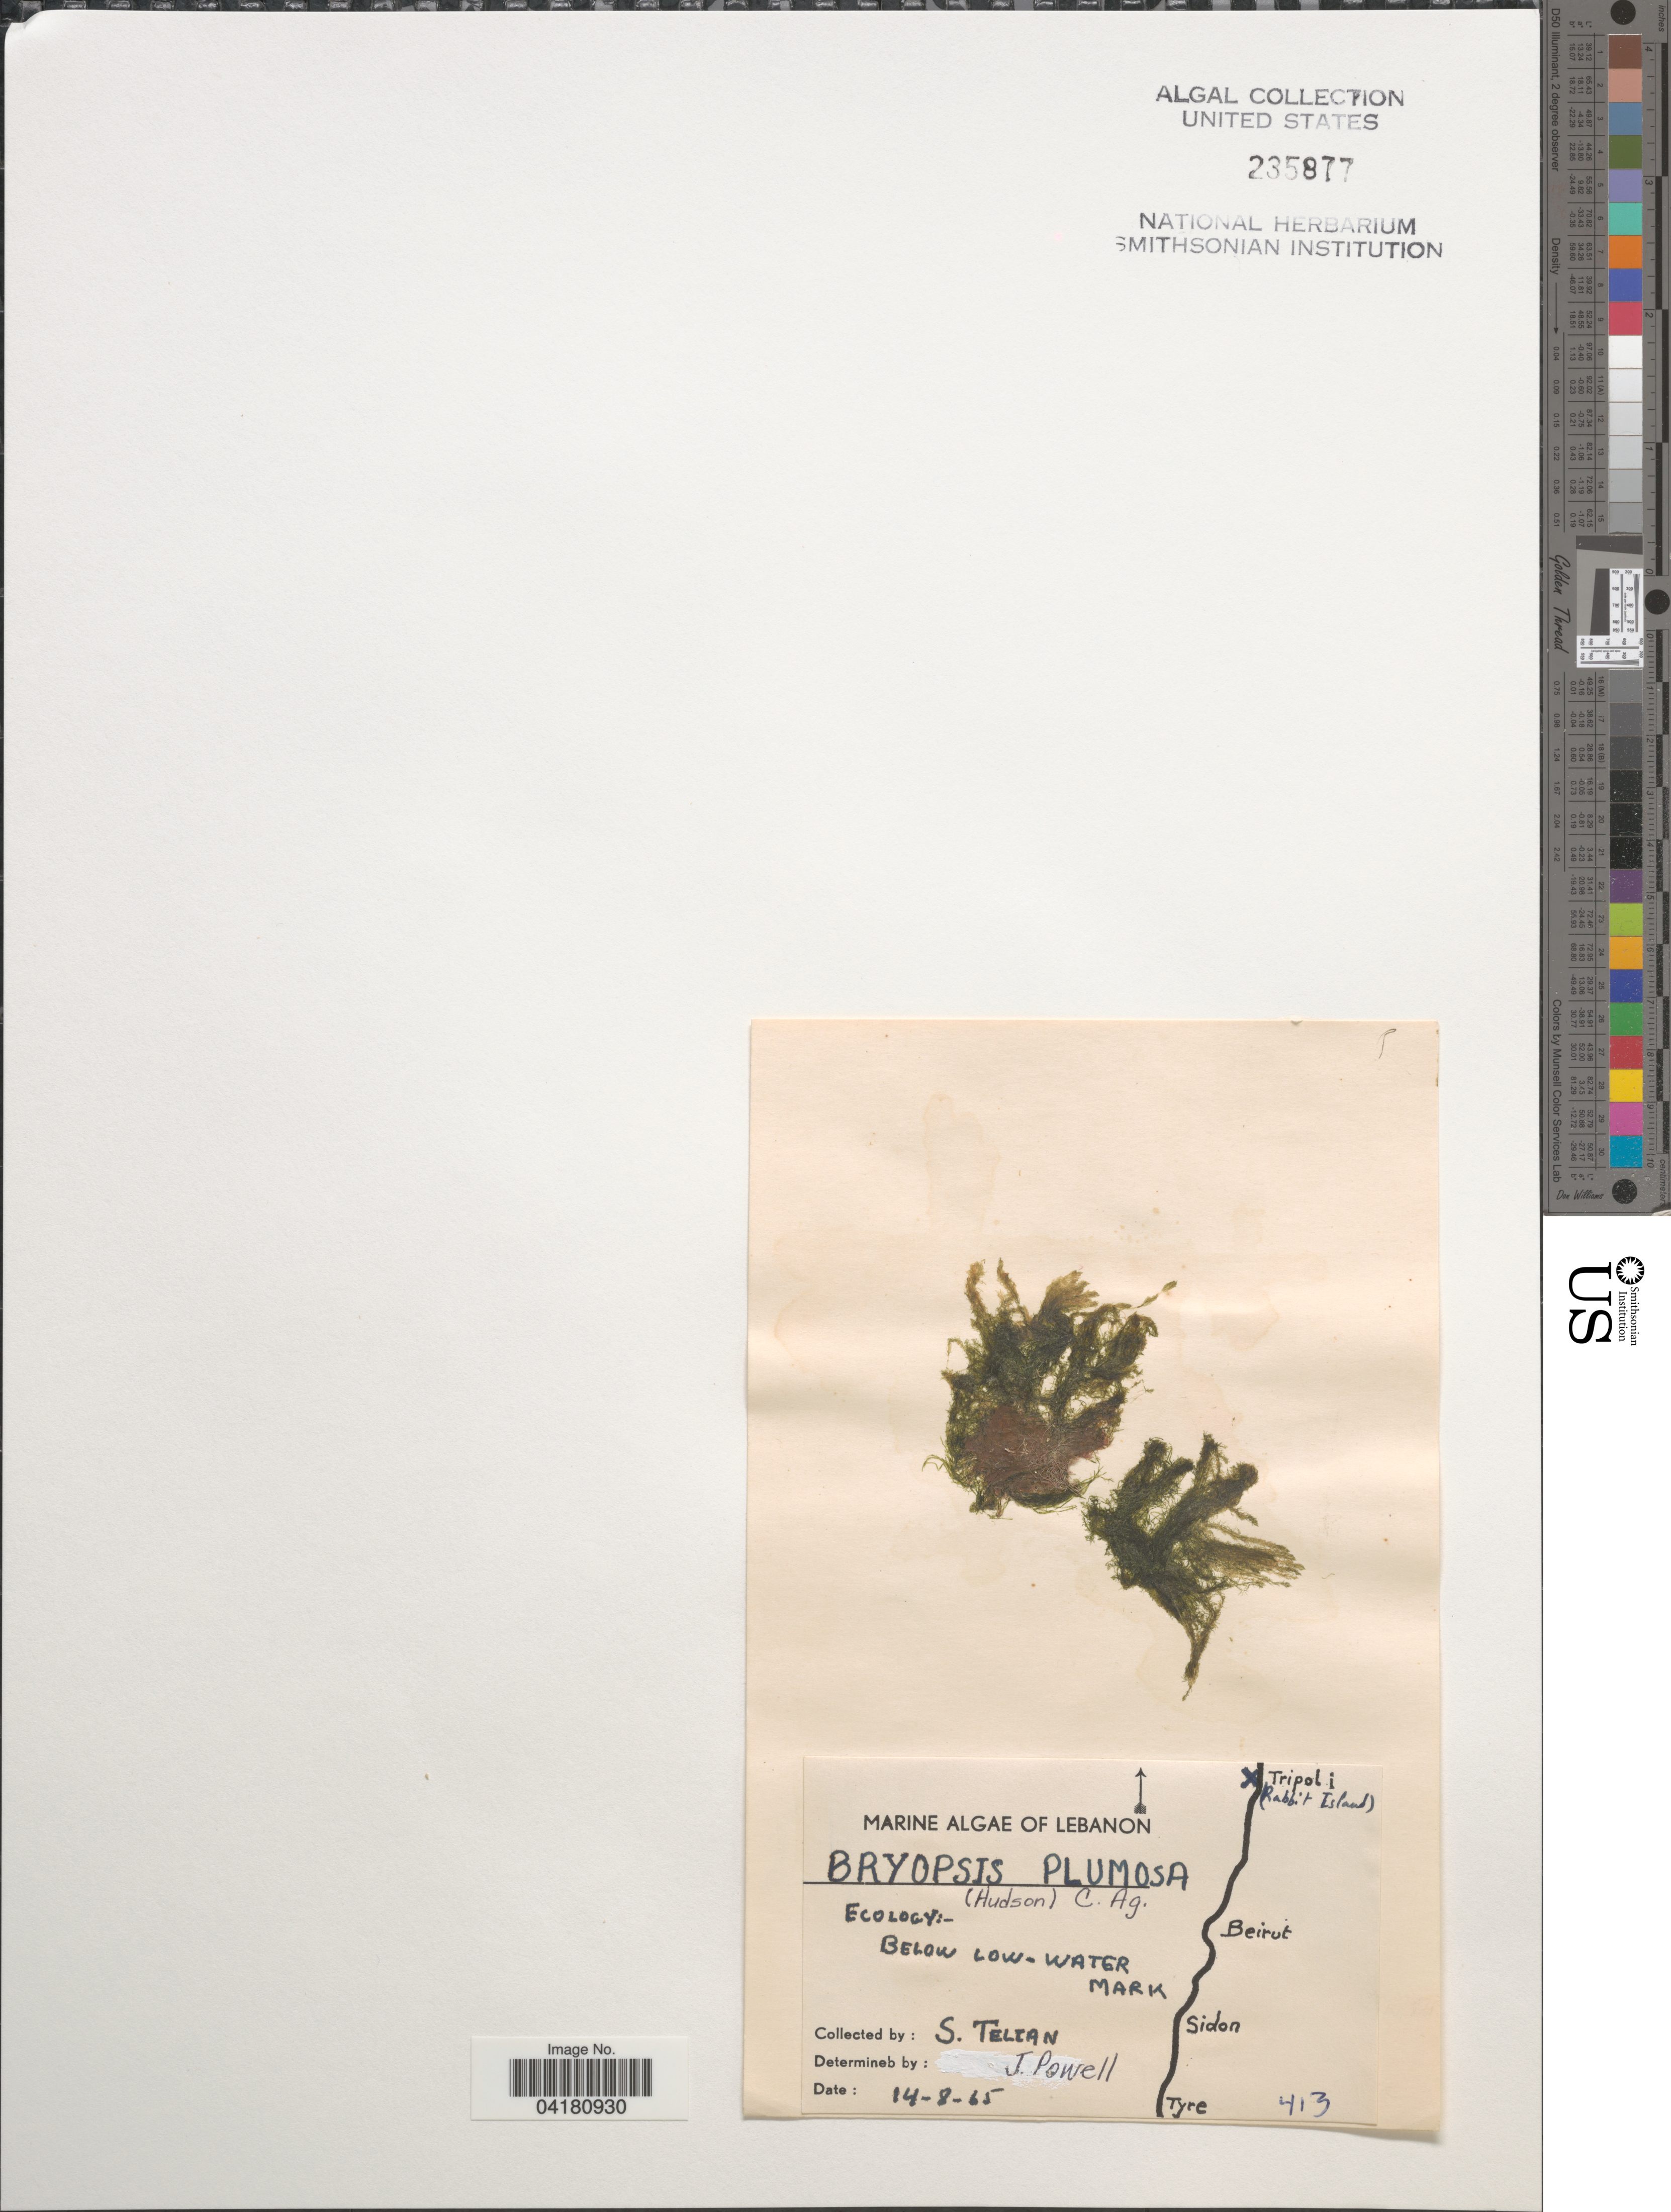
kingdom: Plantae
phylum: Chlorophyta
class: Ulvophyceae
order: Bryopsidales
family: Bryopsidaceae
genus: Bryopsis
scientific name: Bryopsis plumosa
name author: (Huds.) C. Agardh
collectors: S. Telian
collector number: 413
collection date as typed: Transcribed d/m/y: 14/8/65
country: Lebanon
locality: Tripoli: (Rabbit Island).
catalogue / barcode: US 235877